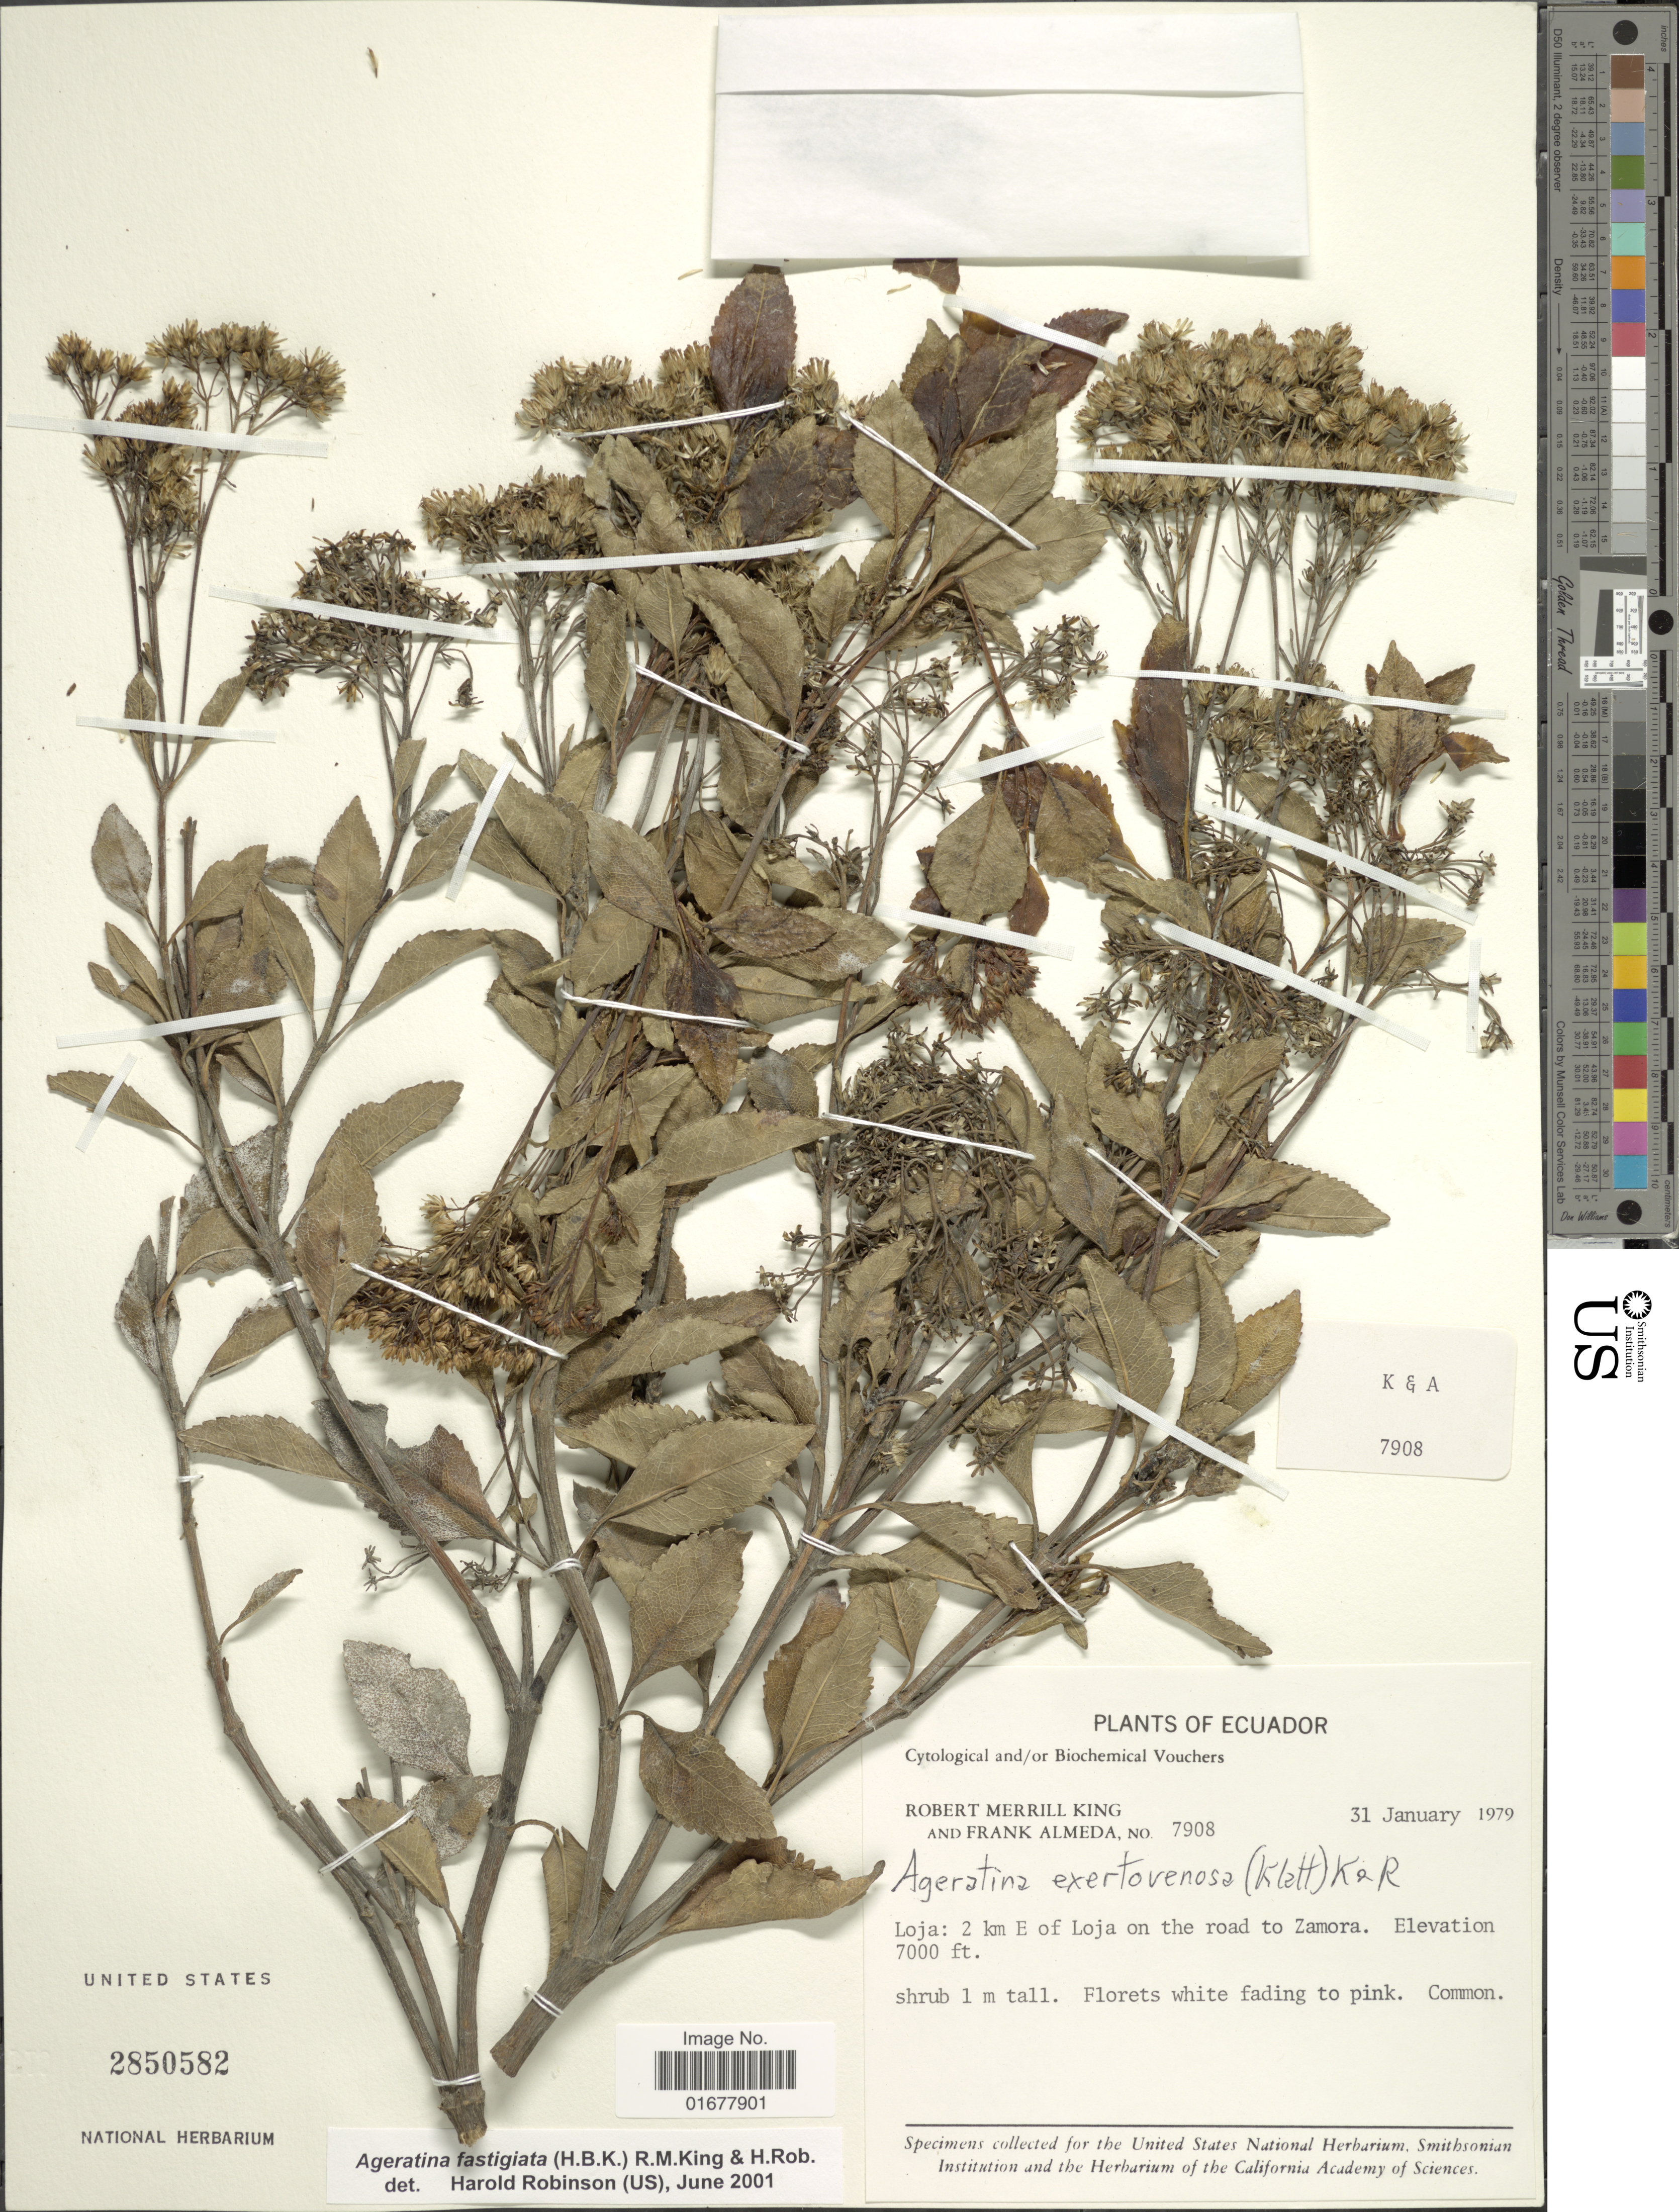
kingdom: Plantae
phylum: Tracheophyta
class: Magnoliopsida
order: Asterales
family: Asteraceae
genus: Ageratina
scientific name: Ageratina exserto-venosa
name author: (Klatt) R.M. King & H. Rob.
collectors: R. M. King & F. Almeda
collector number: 7908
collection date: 1979-01-31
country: Ecuador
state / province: Loja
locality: Loja: 2 km E of Loja on the road to Zamora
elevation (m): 2134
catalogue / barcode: US 2850582